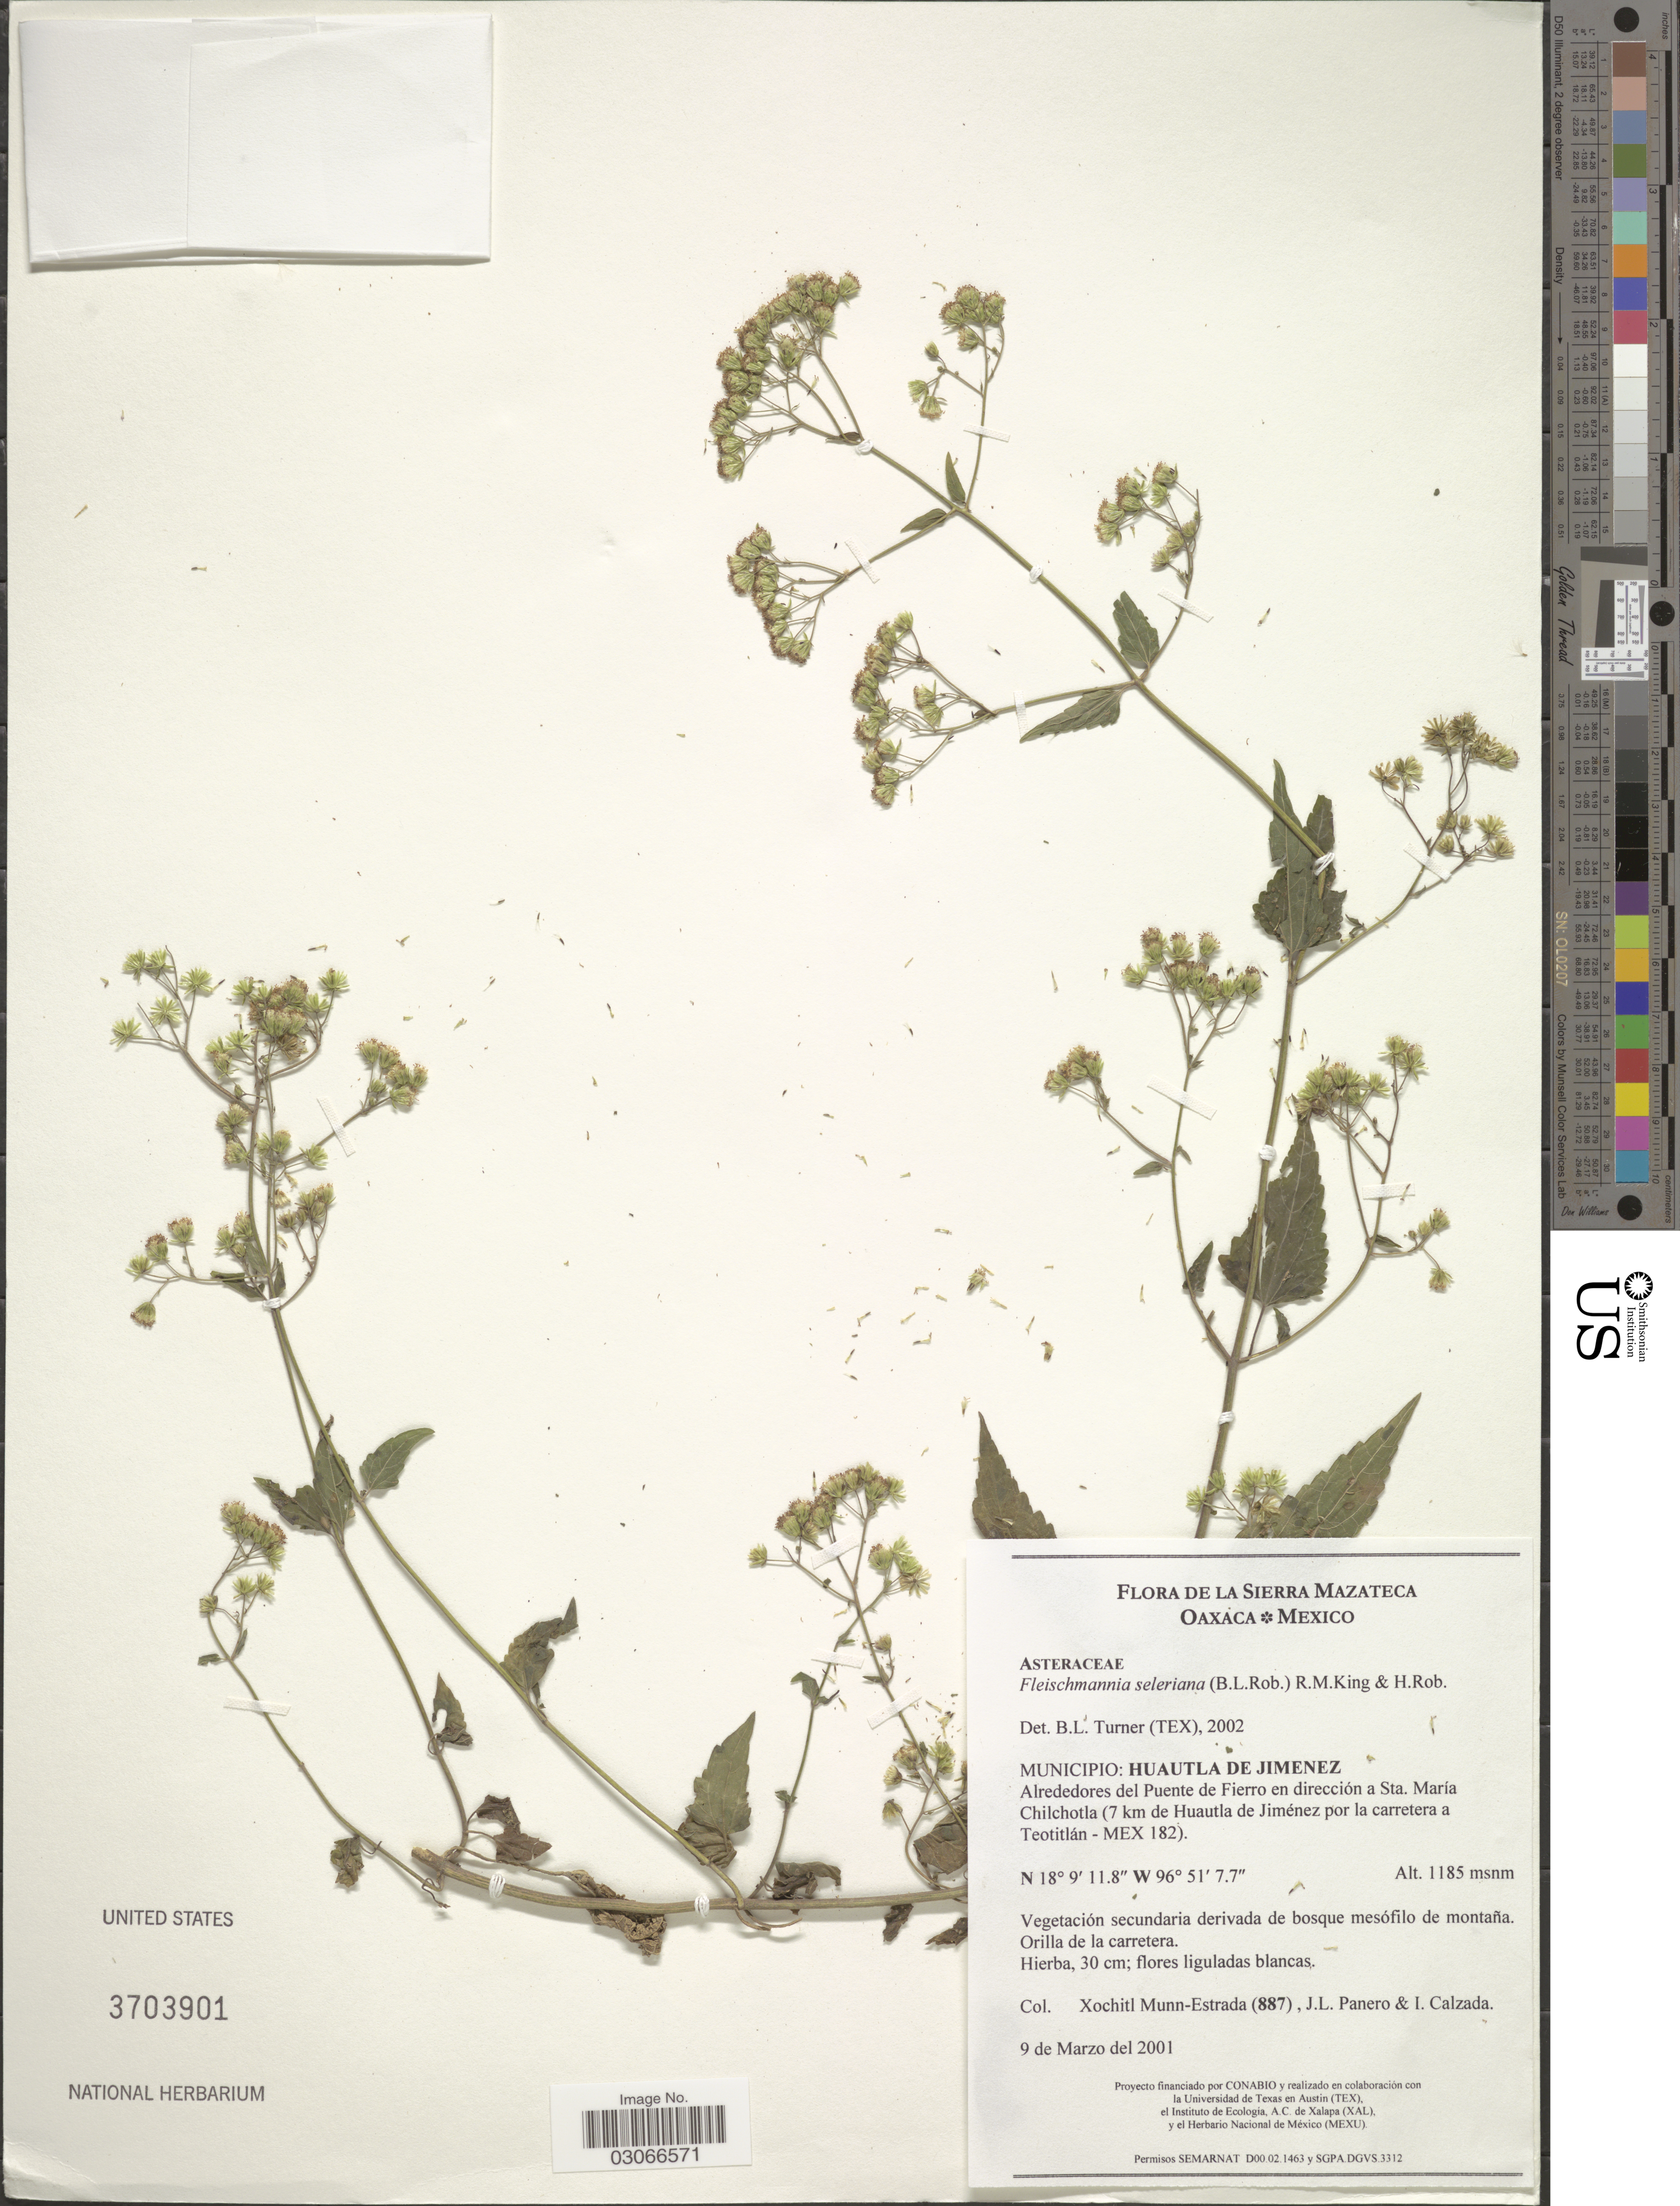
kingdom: Plantae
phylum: Tracheophyta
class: Magnoliopsida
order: Asterales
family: Asteraceae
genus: Fleischmannia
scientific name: Fleischmannia seleriana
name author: (B.L. Rob.) R.M. King & H. Rob.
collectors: X. Munn-Estrada, J. L. Panero & I. Calzada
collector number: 887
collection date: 2001-03-09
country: Mexico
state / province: Oaxaca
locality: De La Sierra Mazateca. Municipio: Huautla De Jimenez. Alrededores del Puente de Fierro en dirección a Sta. María Chilchotla (7 km de Huautla de Jiménez por la carretera a Teotitlán - MEX 182).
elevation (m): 1185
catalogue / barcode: US 3703901